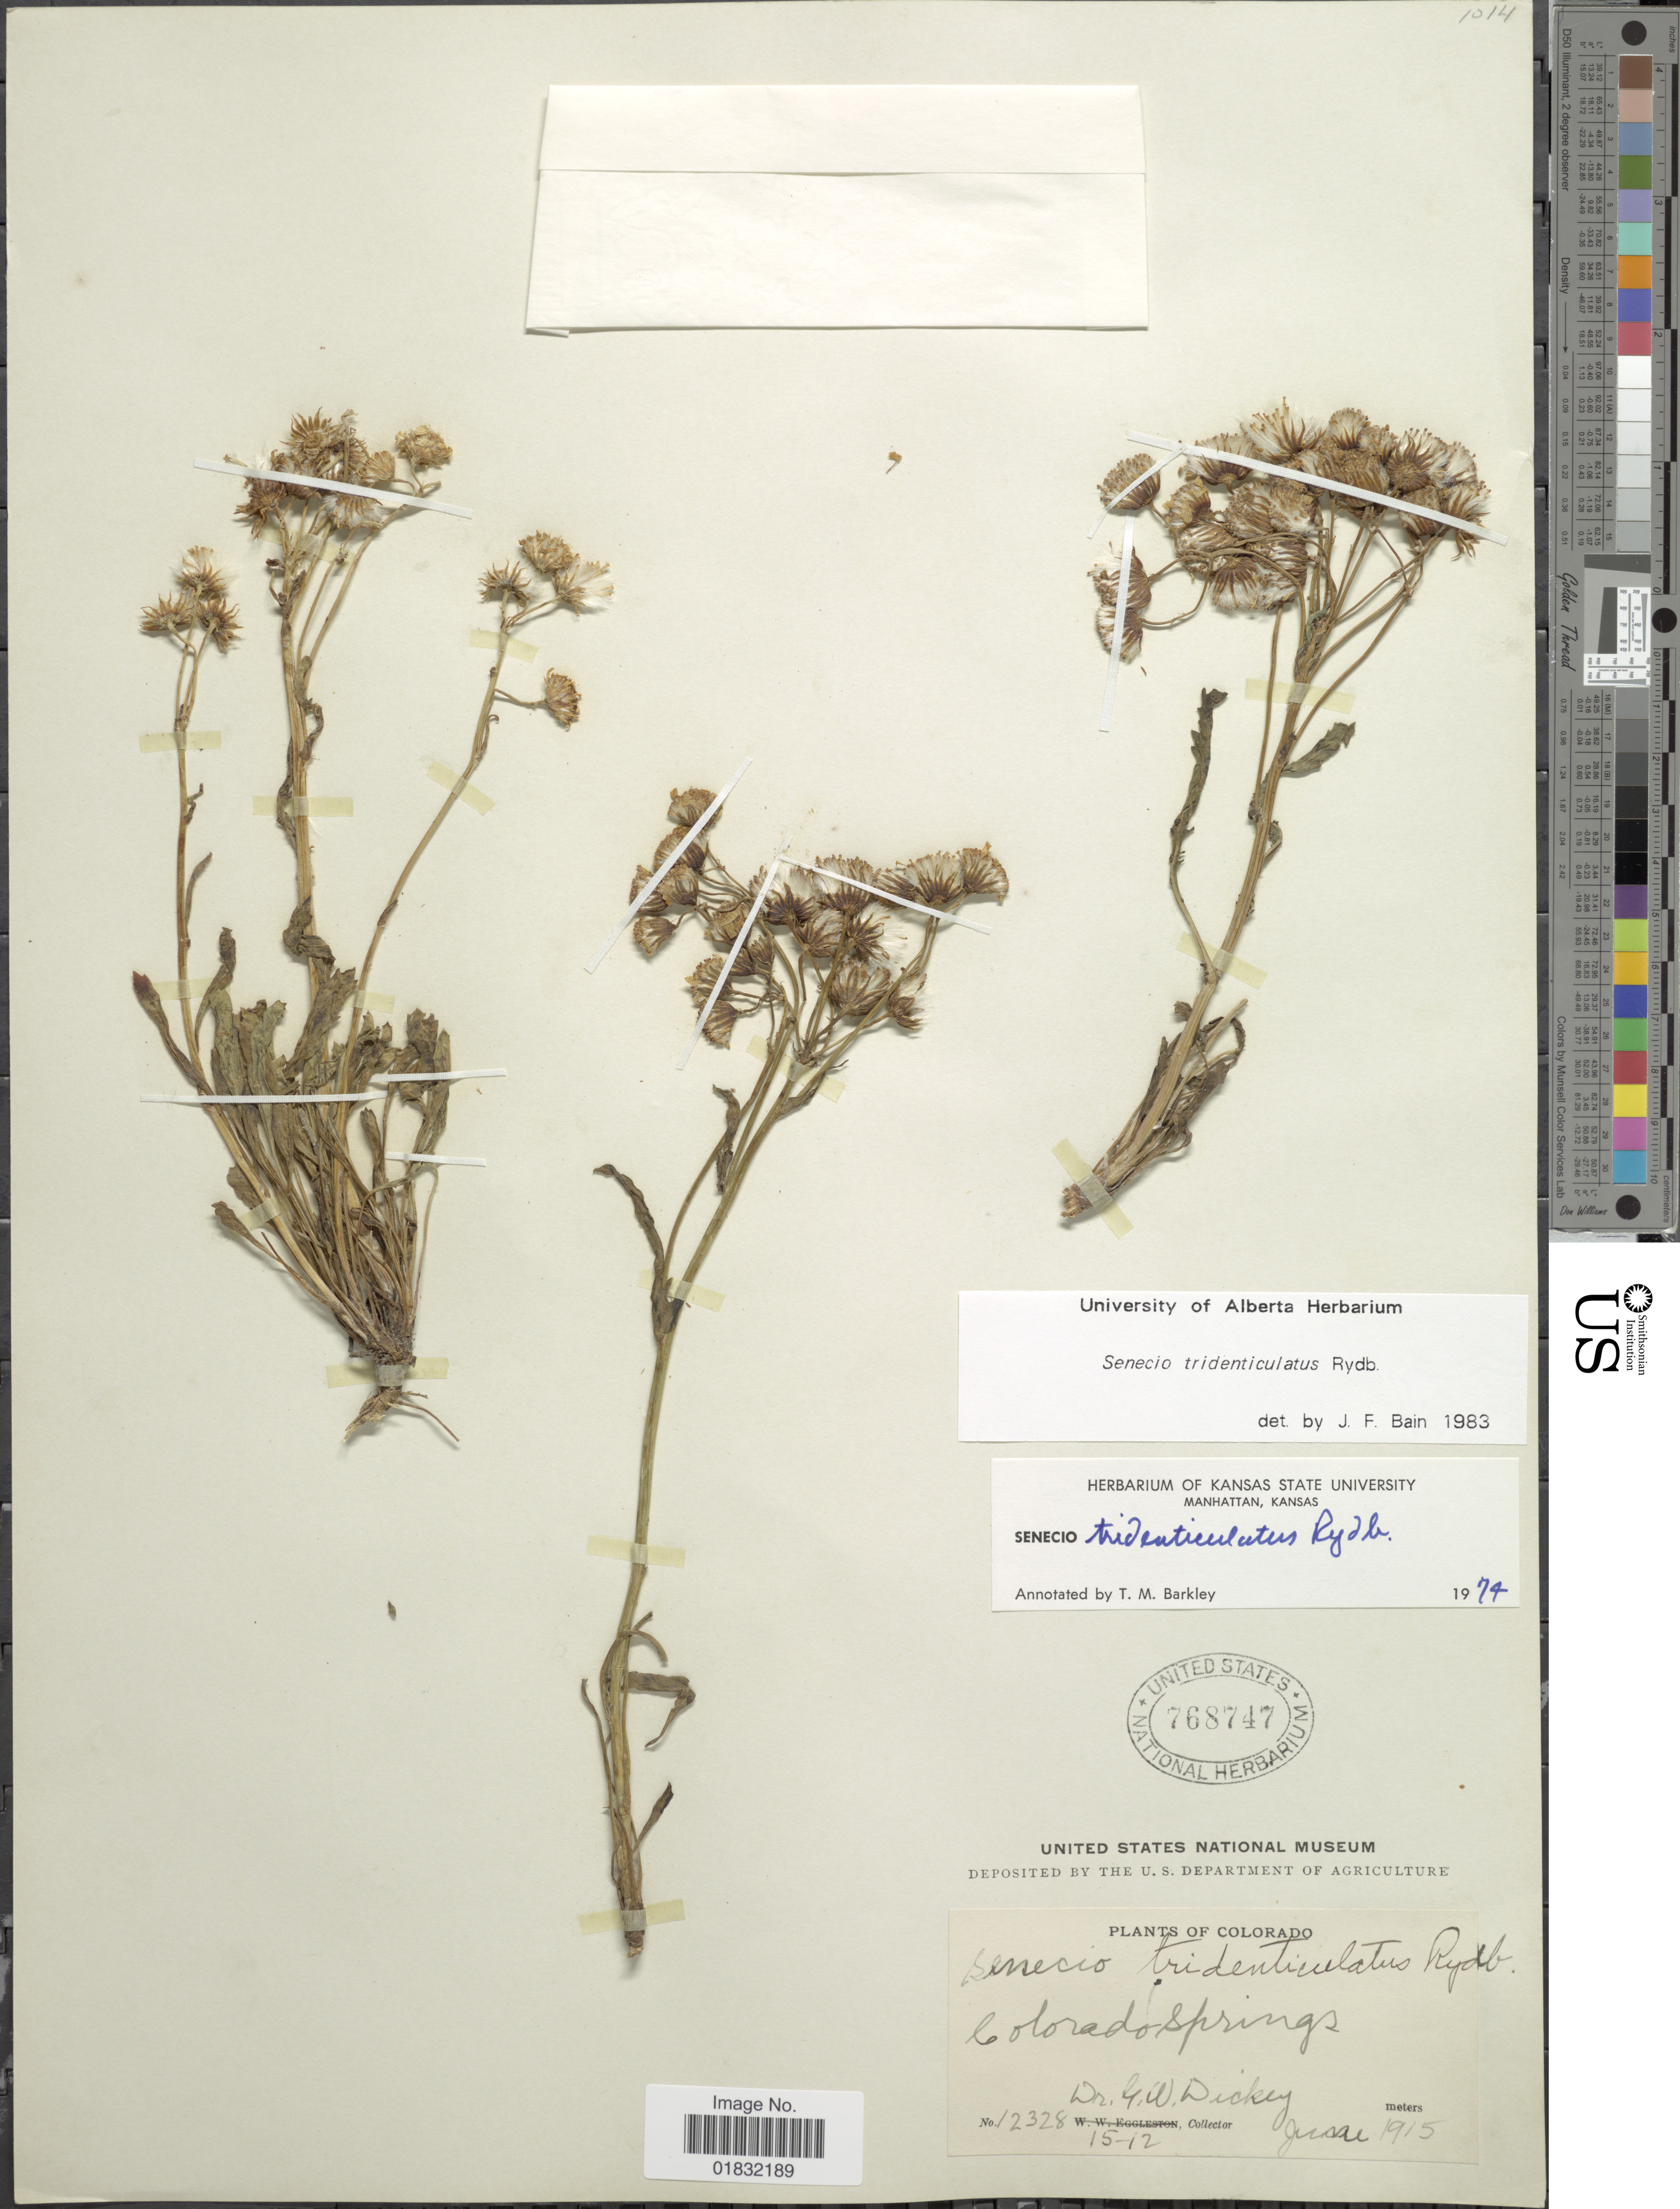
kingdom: Plantae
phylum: Tracheophyta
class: Magnoliopsida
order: Asterales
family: Asteraceae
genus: Packera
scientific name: Packera tridenticulata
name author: (Rydb.) W.A. Weber & Á. Löve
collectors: G. Dickey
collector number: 12328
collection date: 1915-06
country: United States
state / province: Colorado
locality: Colorado Springs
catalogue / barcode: US 768747